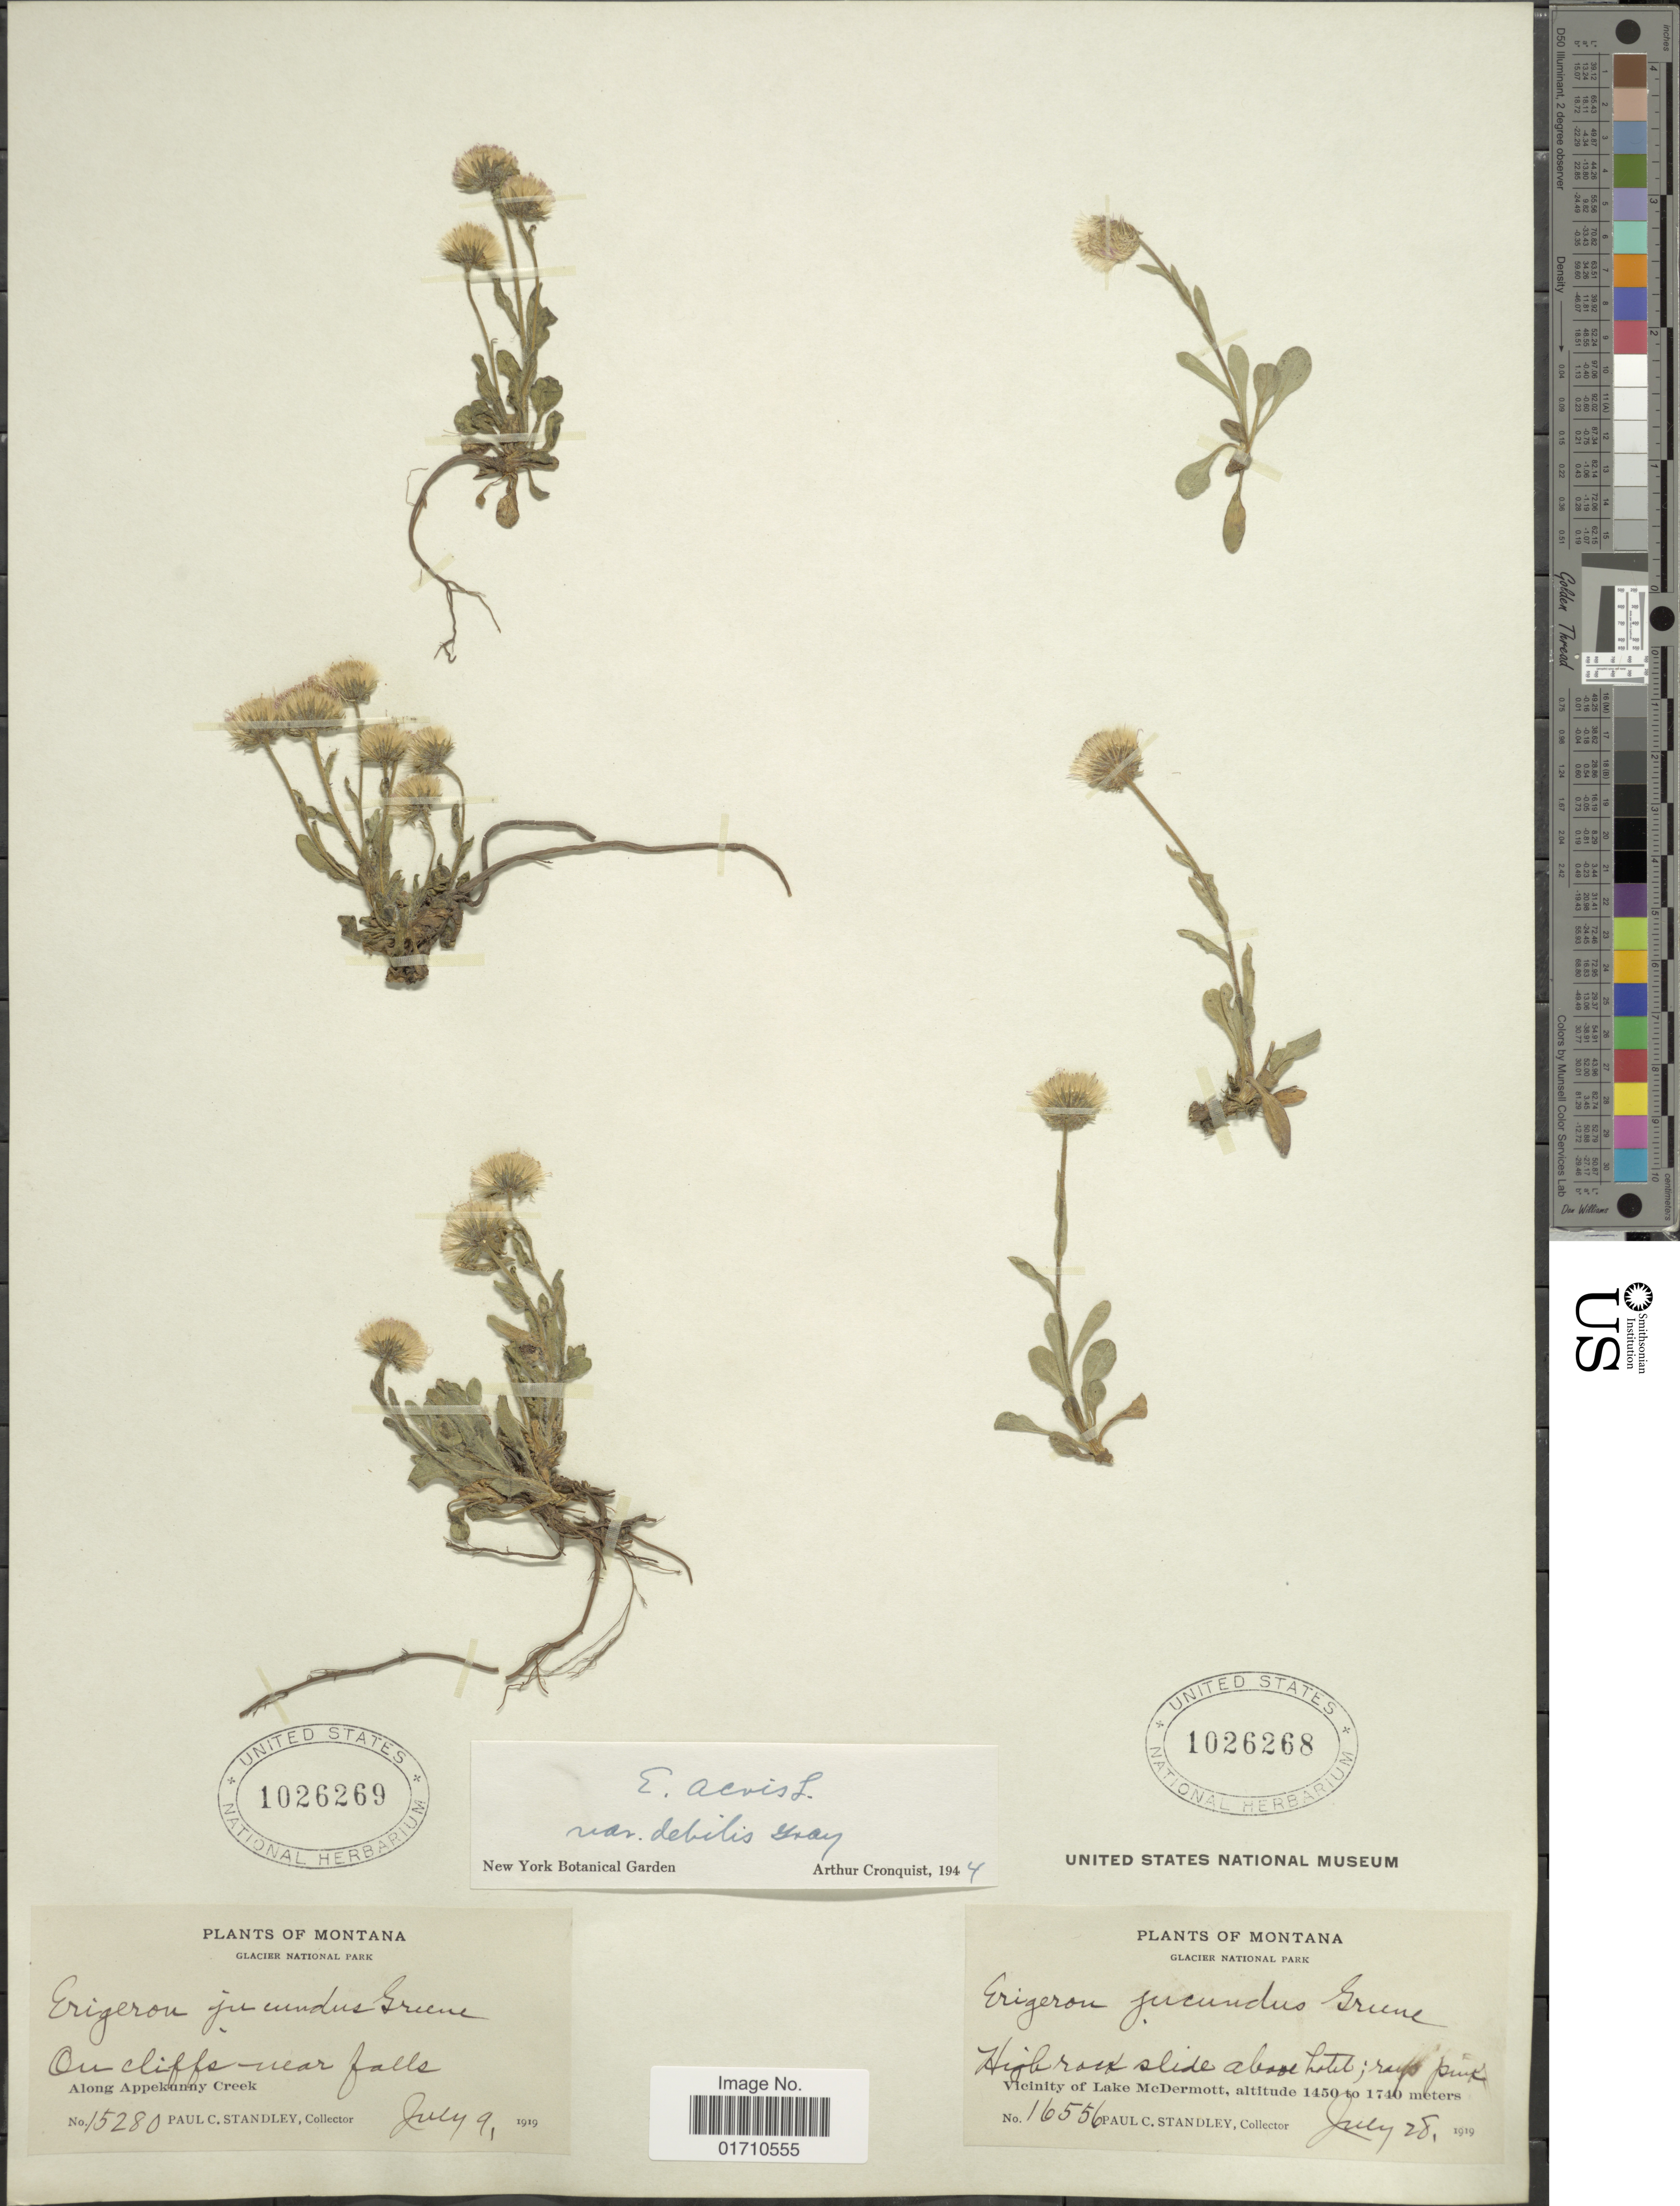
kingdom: Plantae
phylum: Tracheophyta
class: Magnoliopsida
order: Asterales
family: Asteraceae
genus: Erigeron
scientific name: Erigeron acris var. debilis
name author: A. Gray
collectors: P. C. Standley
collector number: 15280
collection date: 1919-07-09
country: United States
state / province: Montana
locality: Glaicer National Park, On cliffs near falls, Along Appekunny Creek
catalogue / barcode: US 1026269-2